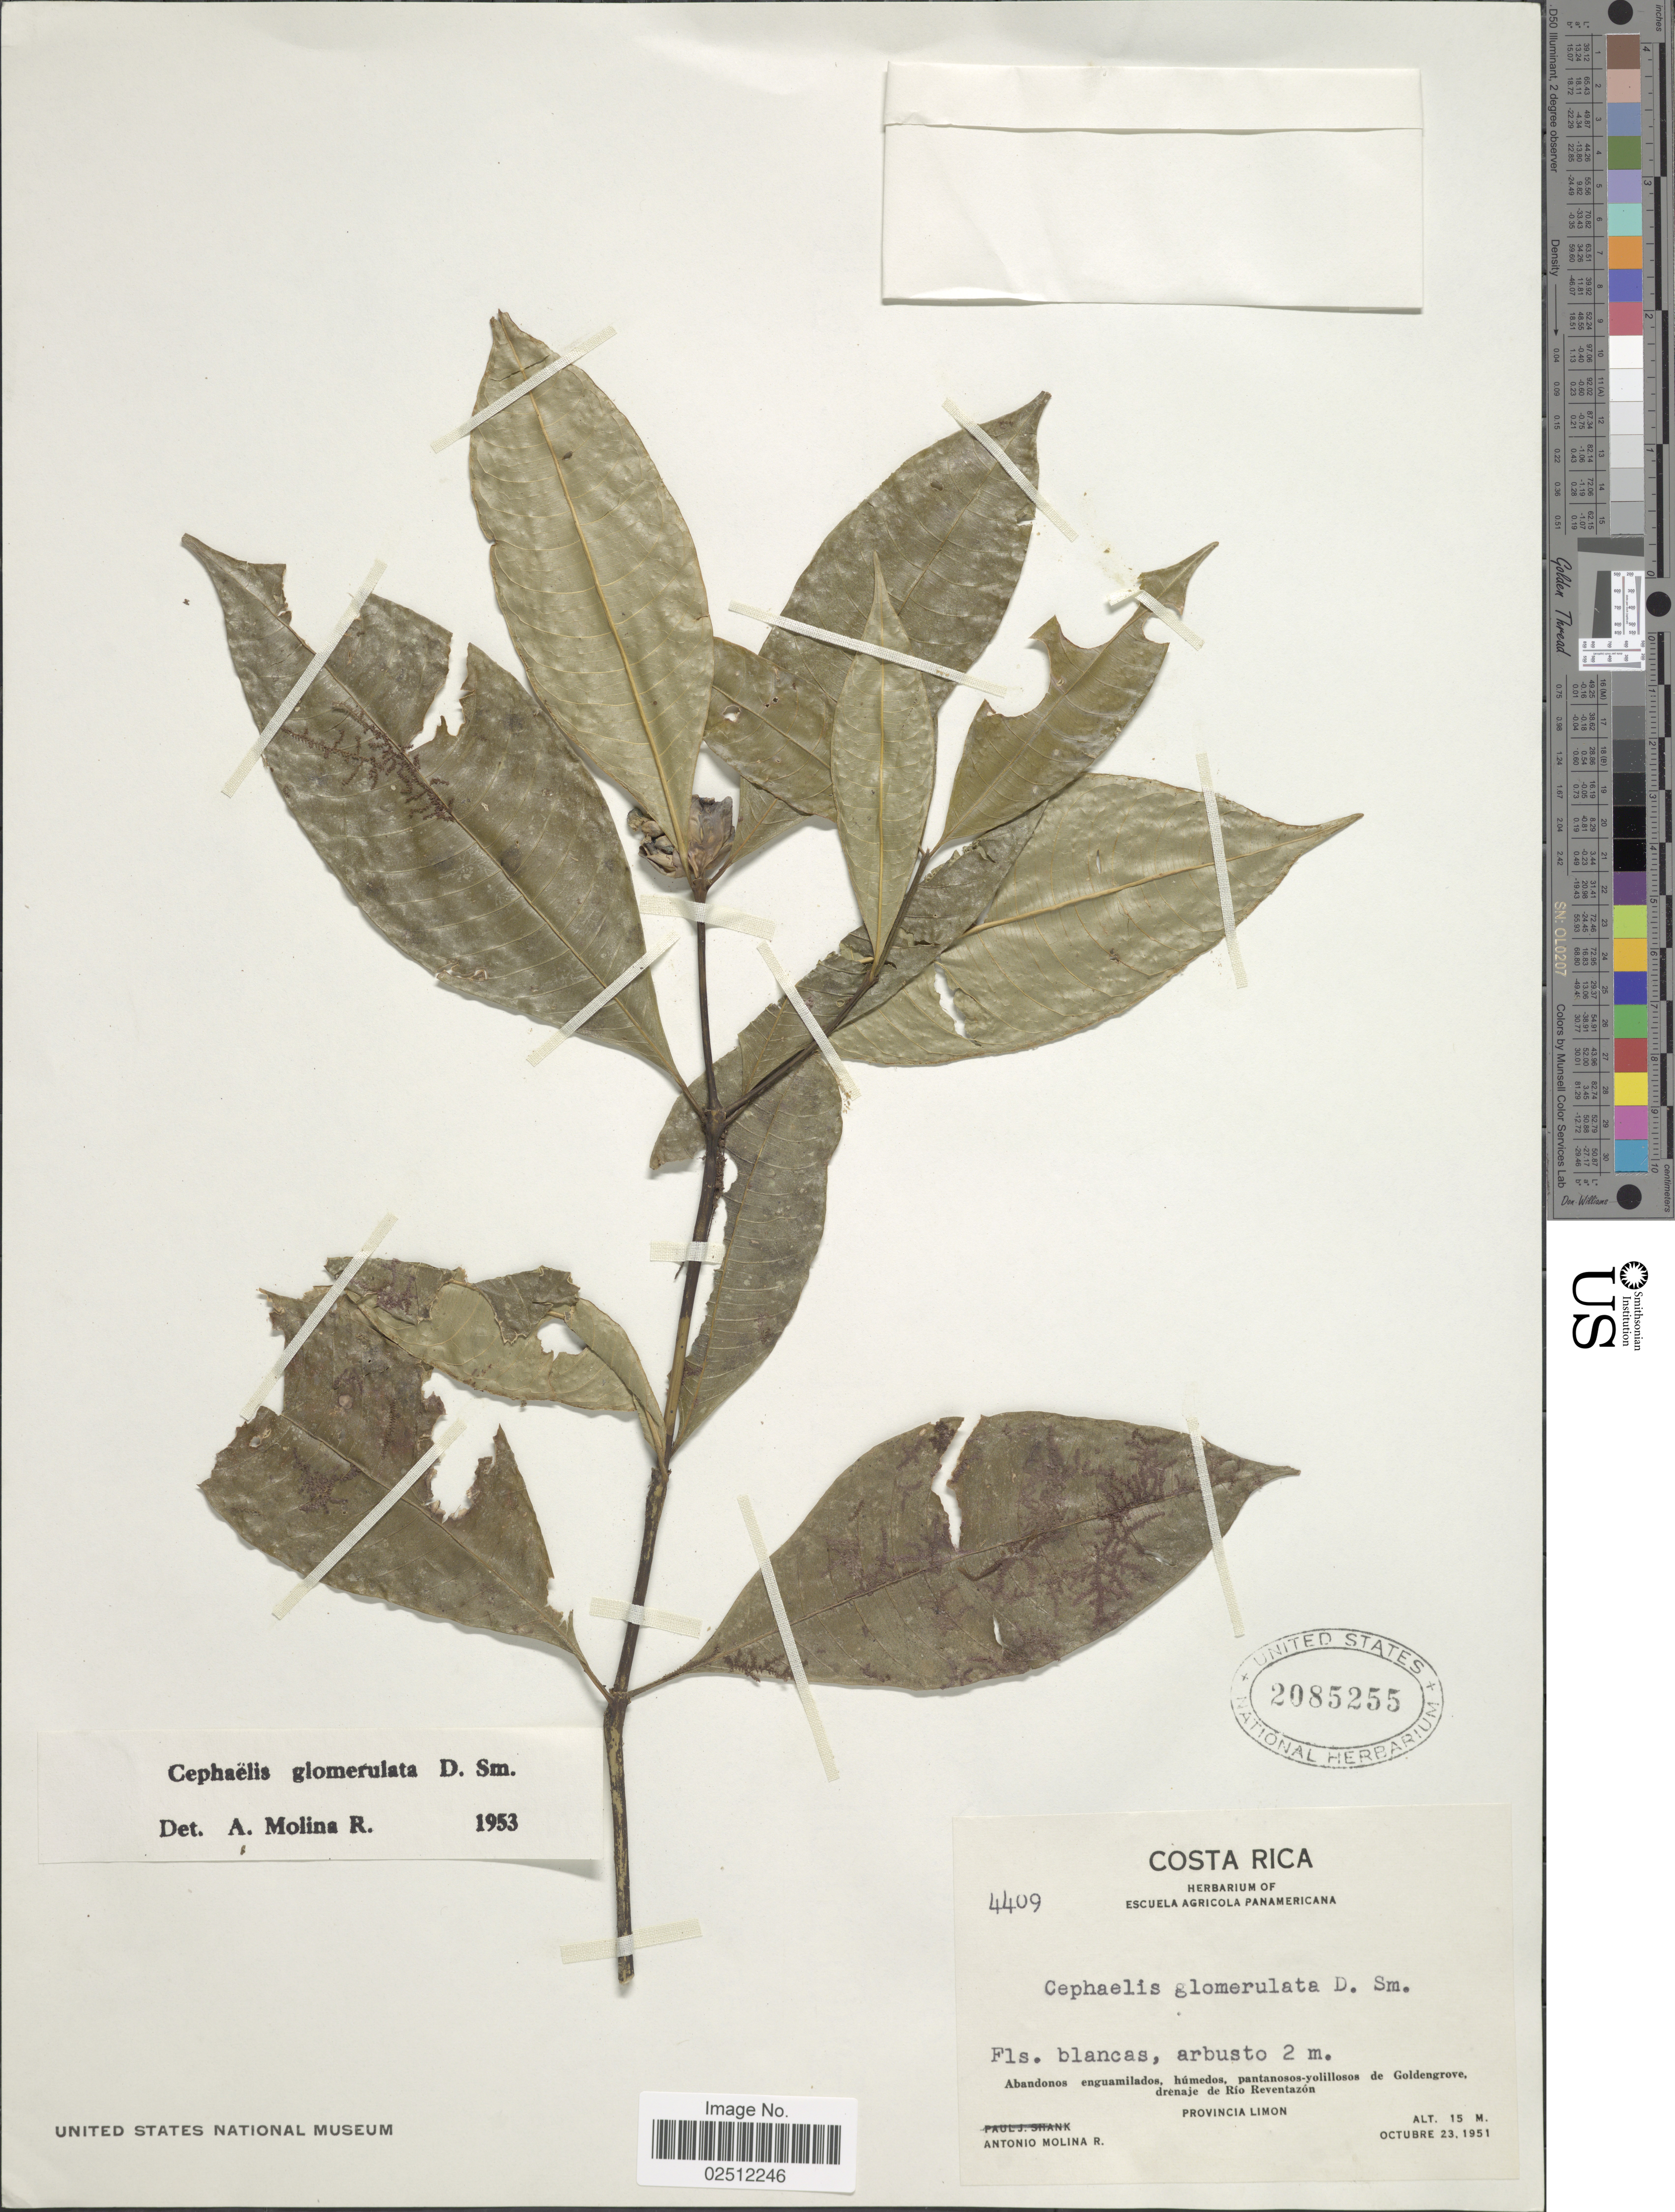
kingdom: Plantae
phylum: Tracheophyta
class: Magnoliopsida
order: Gentianales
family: Rubiaceae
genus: Psychotria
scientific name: Psychotria glomerulata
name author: (Donn. Sm.) Steyerm.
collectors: A. Molina R.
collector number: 4409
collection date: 1951-10-23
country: Costa Rica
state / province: Limón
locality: Abandonos enguamilados, húmedos, pantanosos-yolillosos de Goldebgrove, drénaje de Río Reventazón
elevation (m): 15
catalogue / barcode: US 2085255